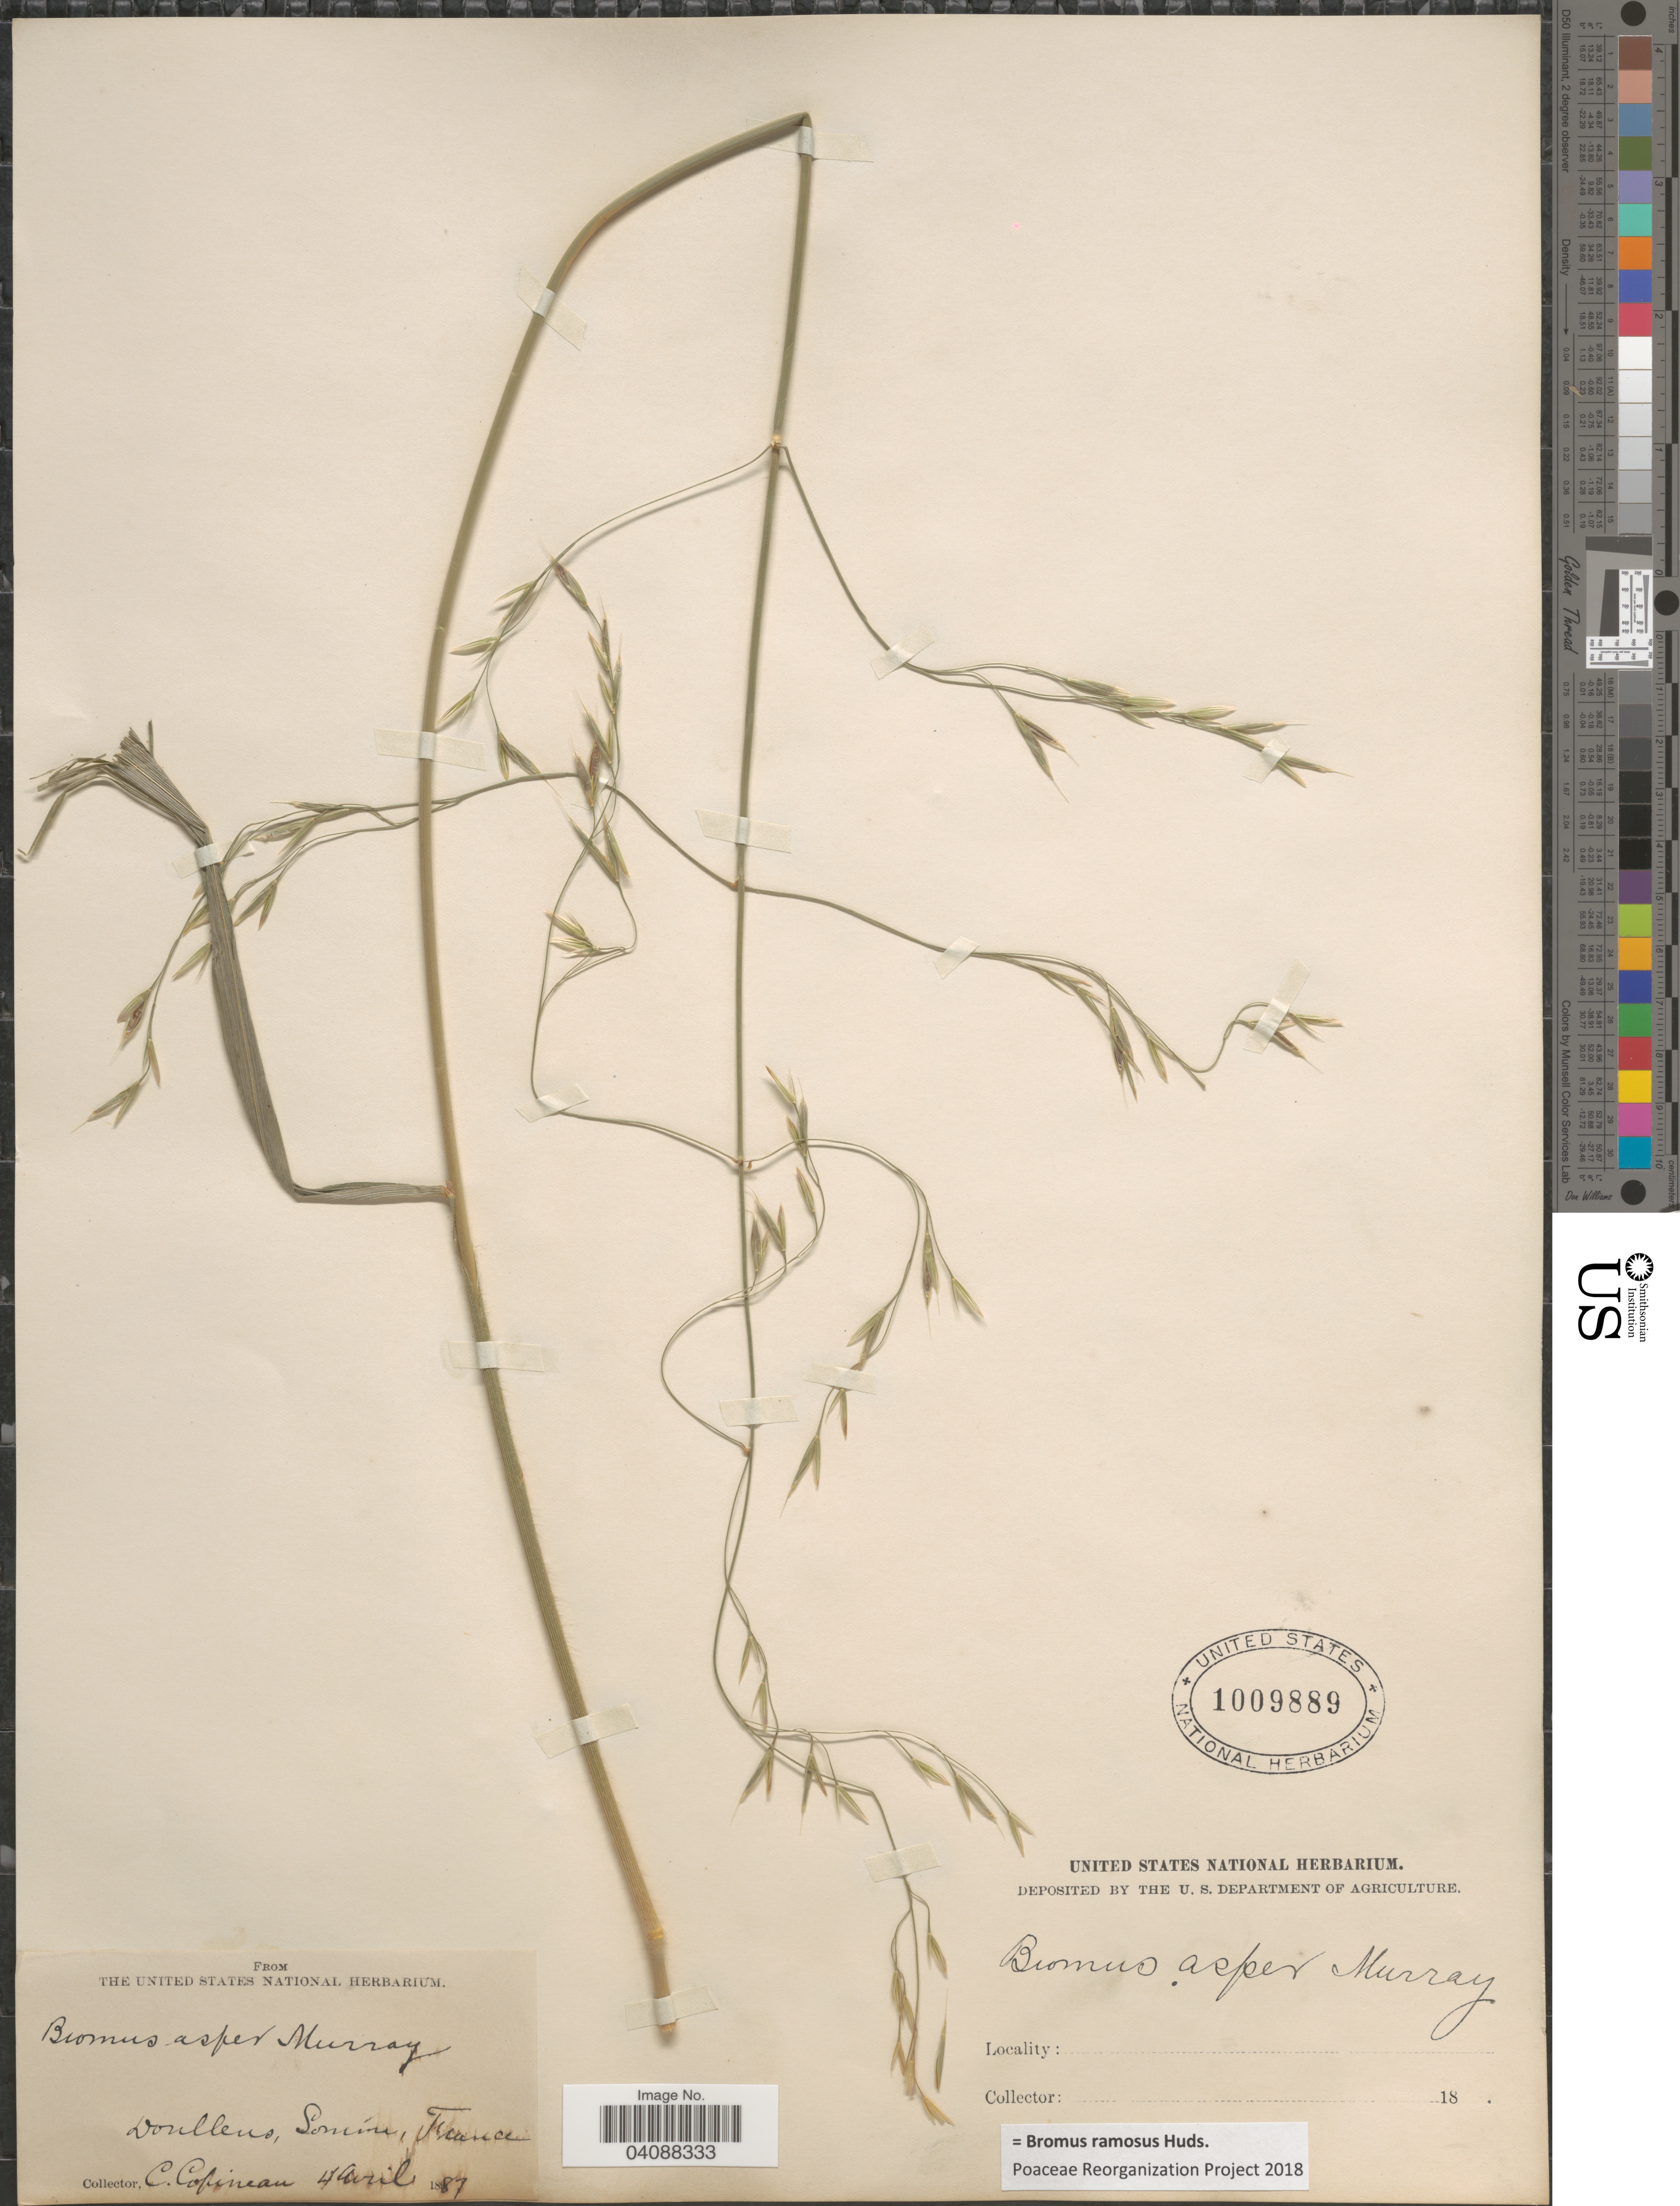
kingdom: Plantae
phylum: Tracheophyta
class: Liliopsida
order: Poales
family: Poaceae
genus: Bromus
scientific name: Bromus ramosus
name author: Huds.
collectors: C. Copineau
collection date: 1887-04-04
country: France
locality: Doullens, Somíns.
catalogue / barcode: US 1009889